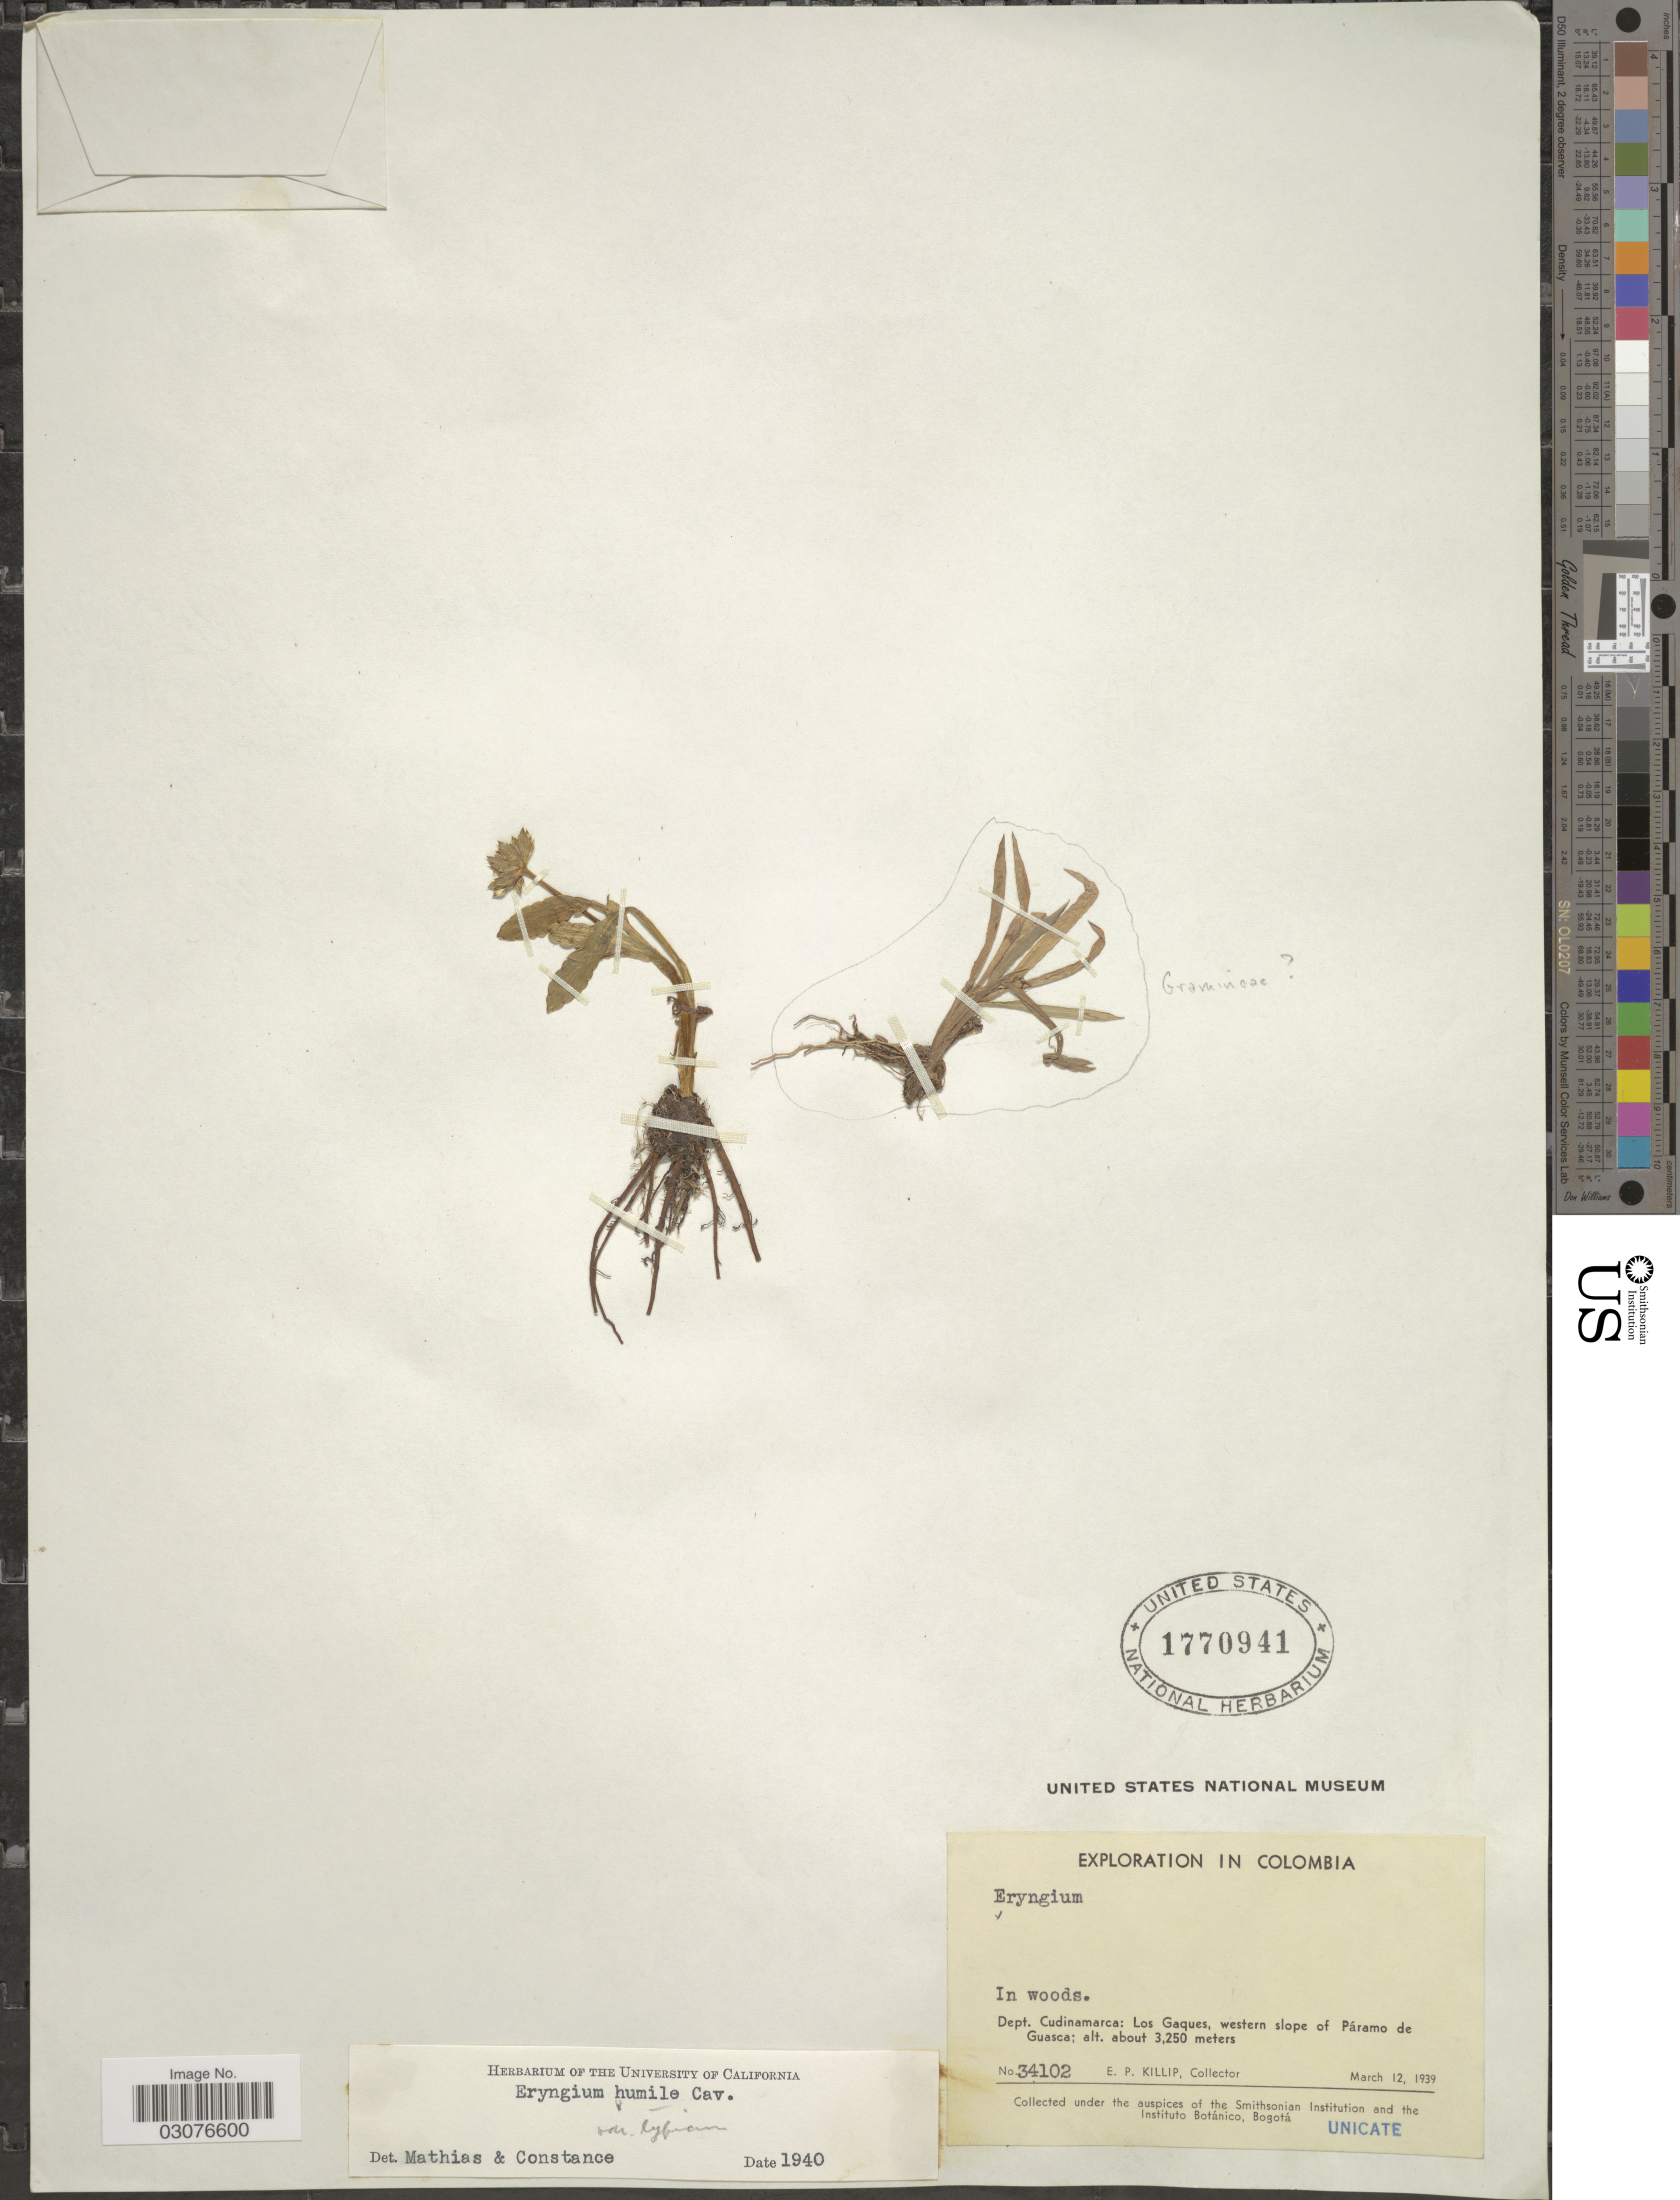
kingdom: Plantae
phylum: Tracheophyta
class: Magnoliopsida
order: Apiales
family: Apiaceae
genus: Eryngium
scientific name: Eryngium bourgatii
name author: Gouan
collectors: E. P. Killip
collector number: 34102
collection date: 1939-03-12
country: Colombia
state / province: Cundinamarca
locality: Dept. Cundinamarca: Los Gaques, western slope of Páramo de Guasca.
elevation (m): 3250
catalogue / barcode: US 1770941